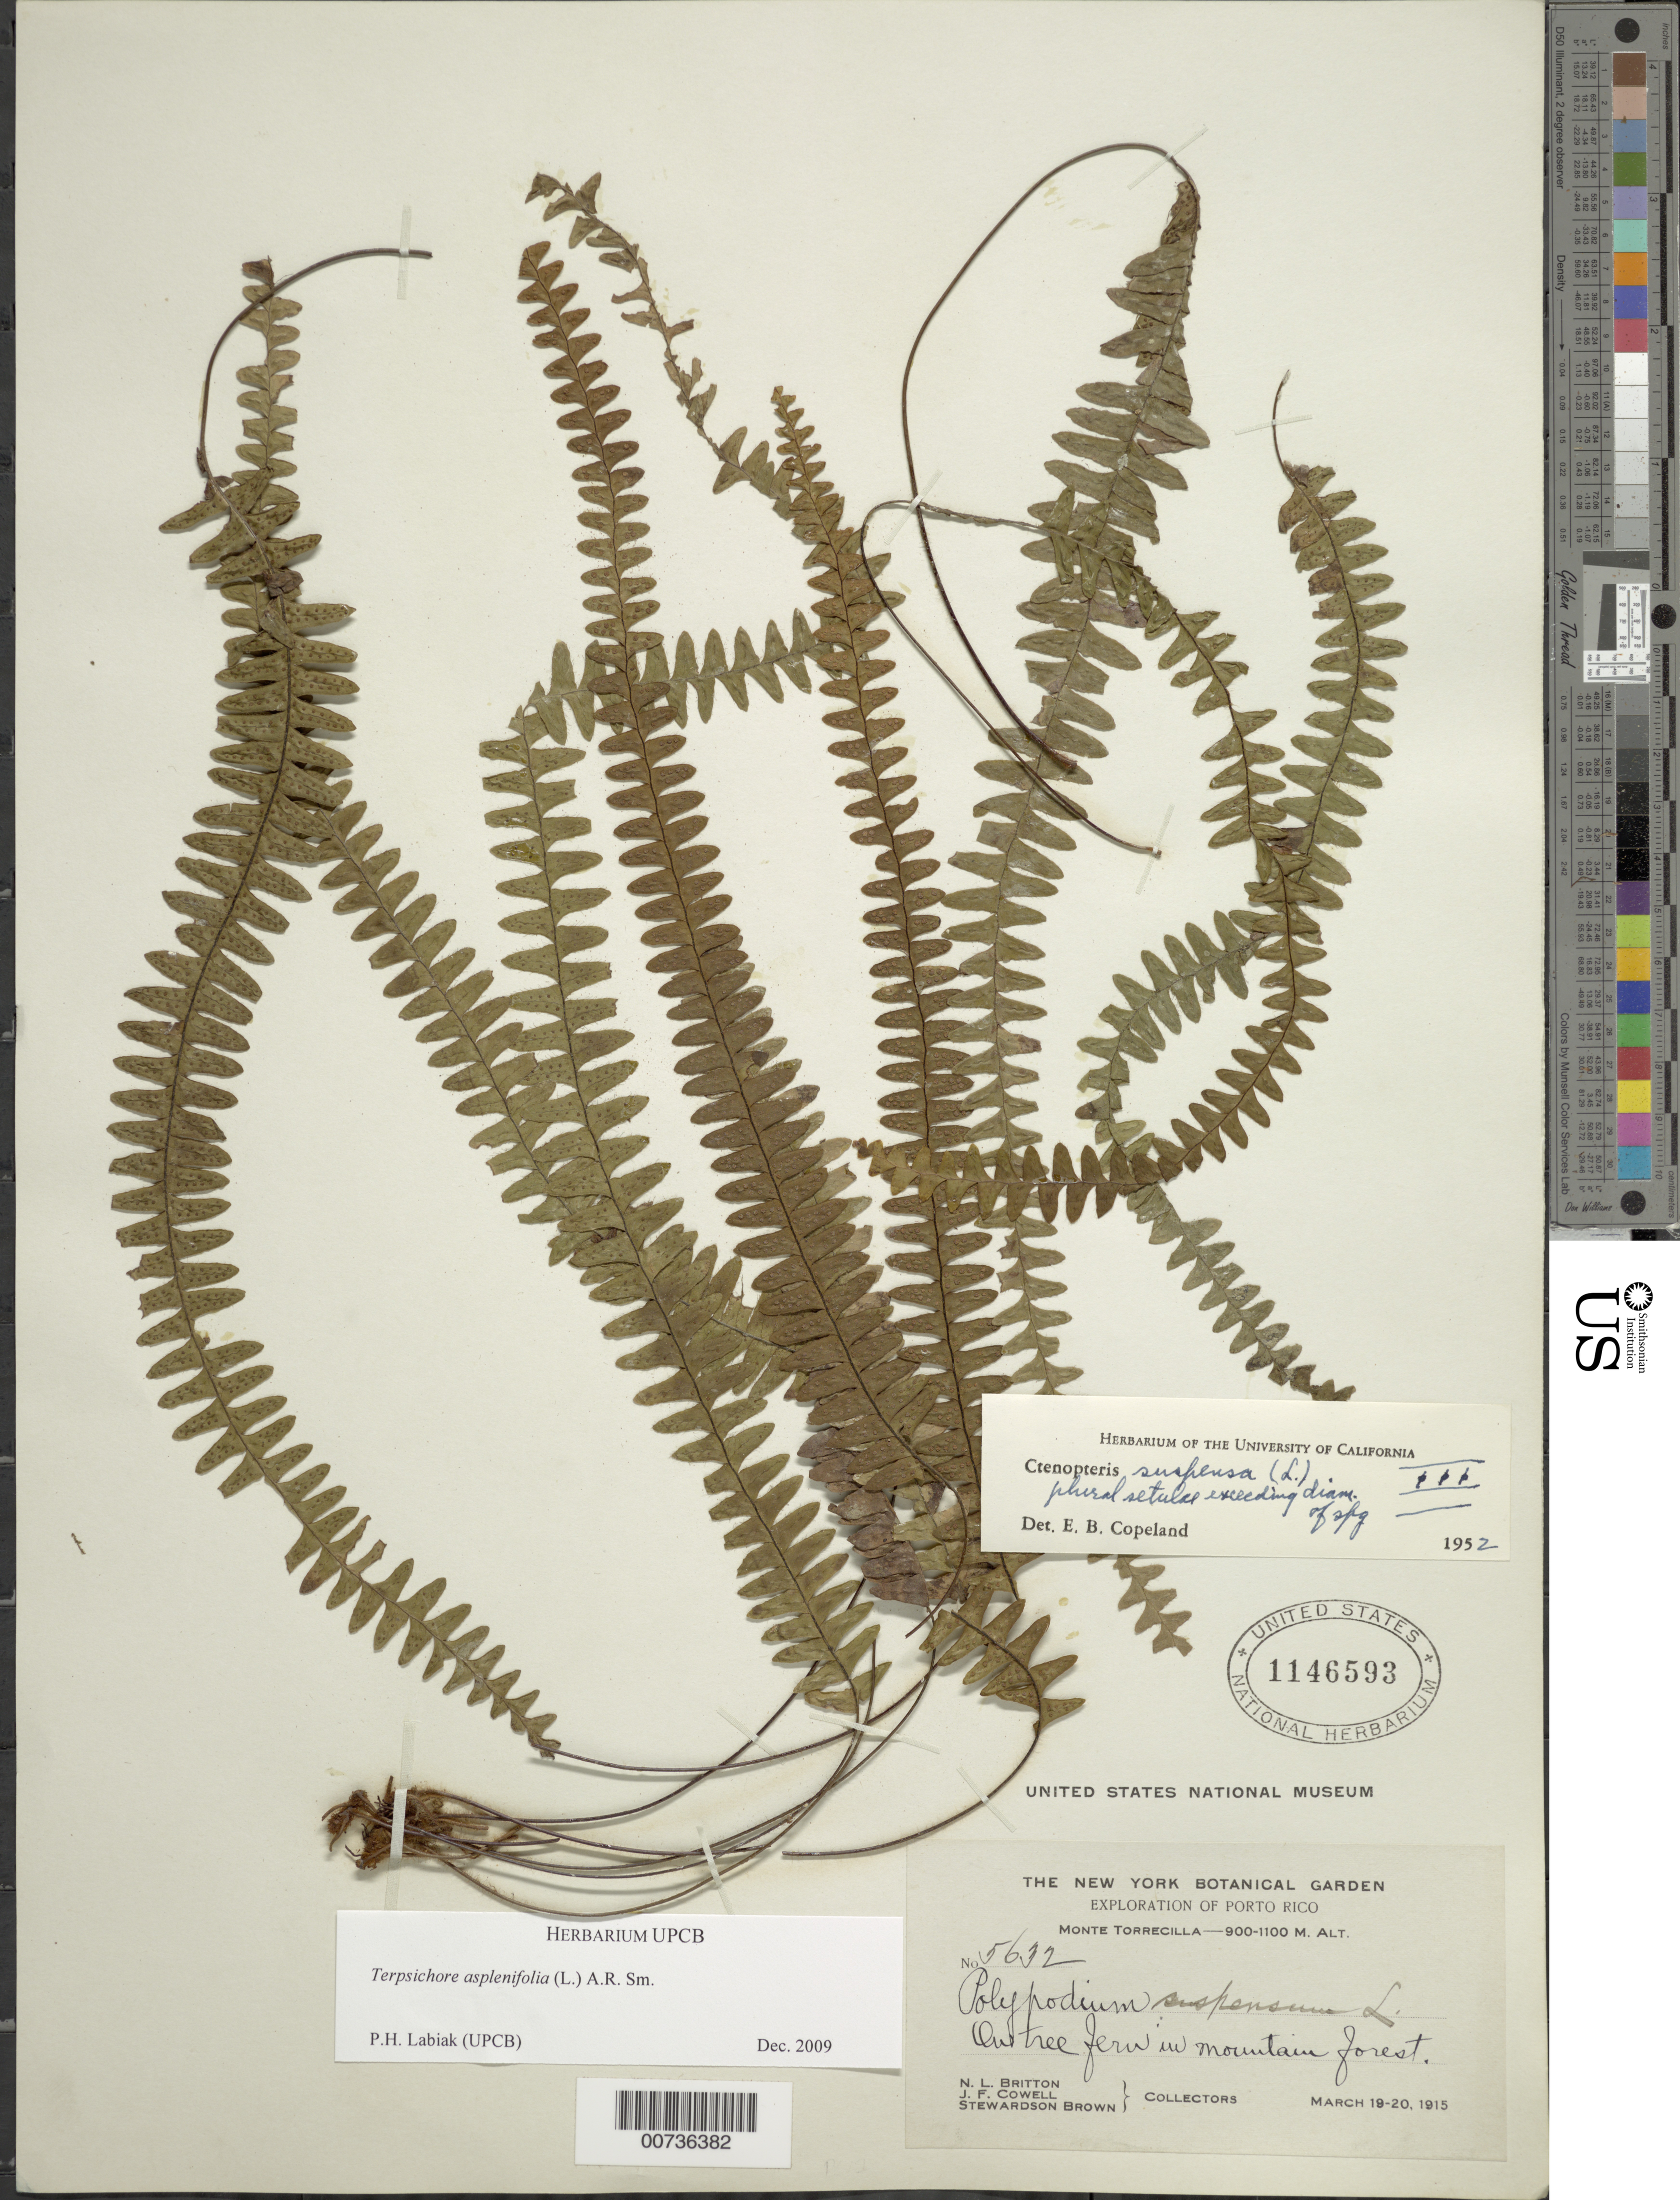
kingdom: Plantae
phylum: Tracheophyta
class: Polypodiopsida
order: Polypodiales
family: Polypodiaceae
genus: Terpsichore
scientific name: Terpsichore asplenifolia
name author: (L.) A.R. Sm.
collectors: N. Britton, J. F. Cowell & S. Brown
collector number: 5632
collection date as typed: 19 Mar 1915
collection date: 1915-03-19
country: Puerto Rico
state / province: Barranquitas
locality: Monte Torrecilla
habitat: On tree fern in mountain forest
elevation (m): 900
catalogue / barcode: US 1146593